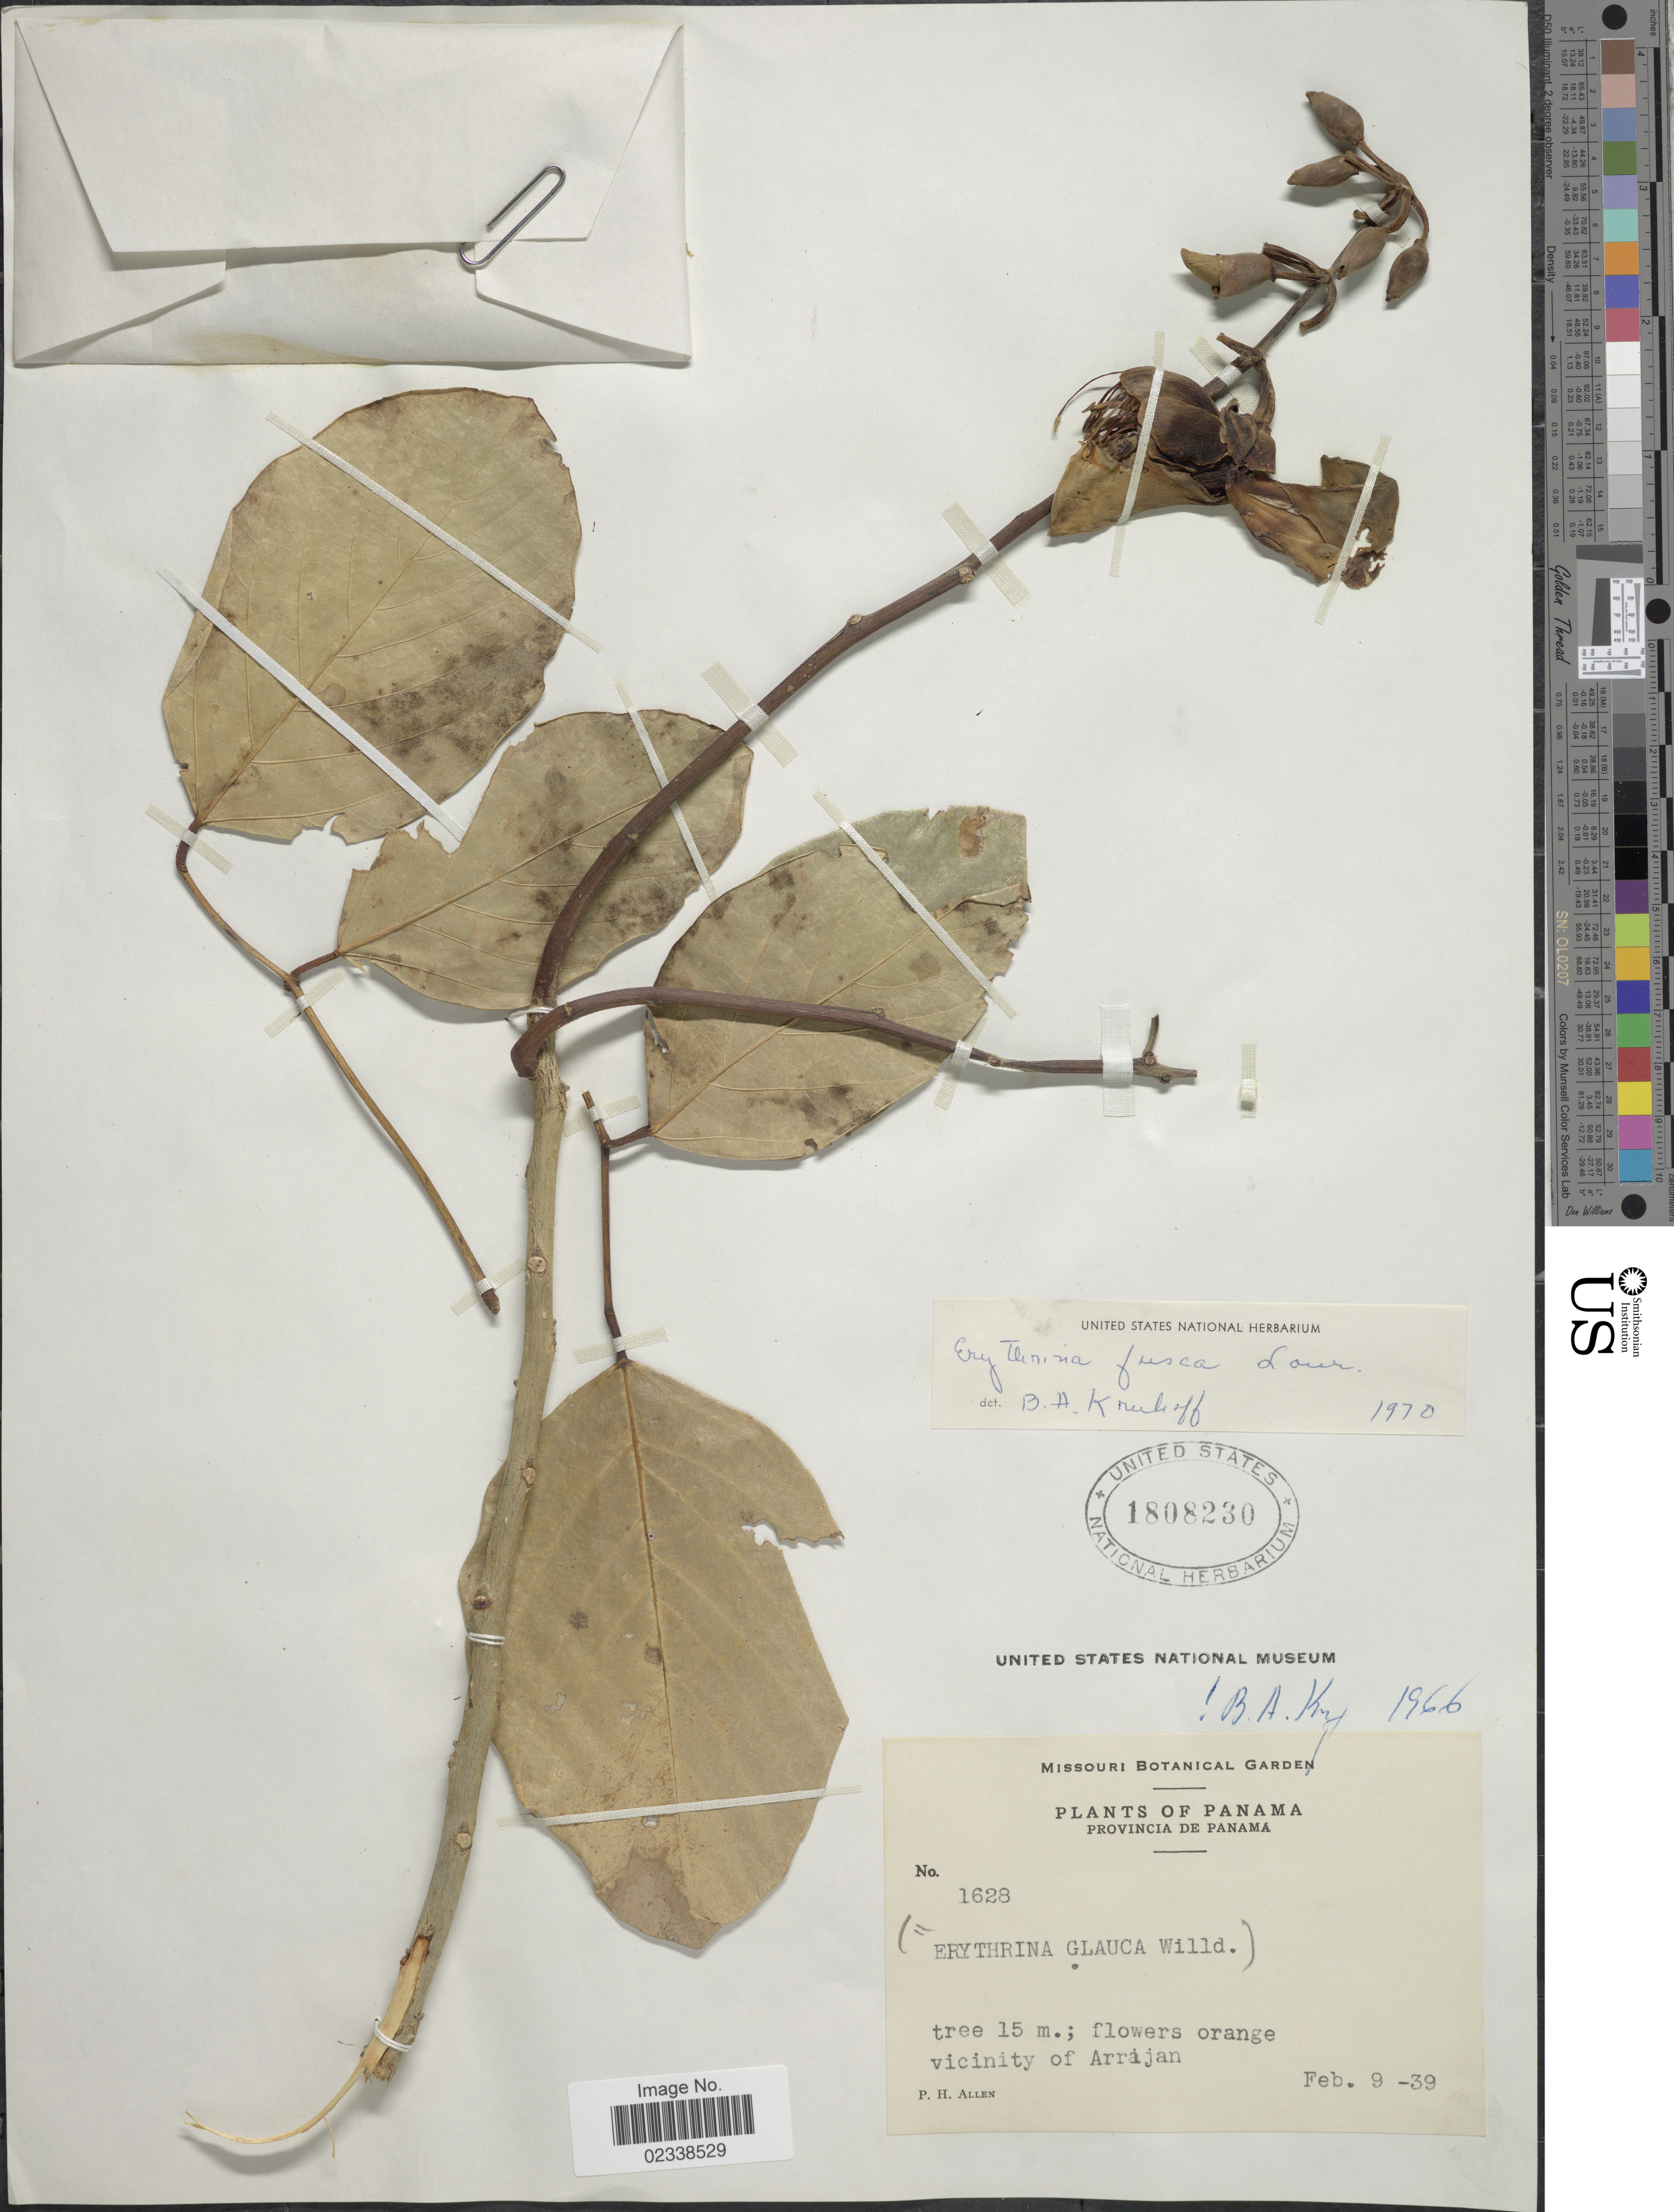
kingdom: Plantae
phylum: Tracheophyta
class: Magnoliopsida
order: Fabales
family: Fabaceae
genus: Erythrina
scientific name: Erythrina fusca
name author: Lour.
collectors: P. H. Allen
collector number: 1628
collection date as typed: Transcribed d/m/y: 9/2/39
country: Panama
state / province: Panamá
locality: Vicinity of Arraijan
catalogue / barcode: US 1808230